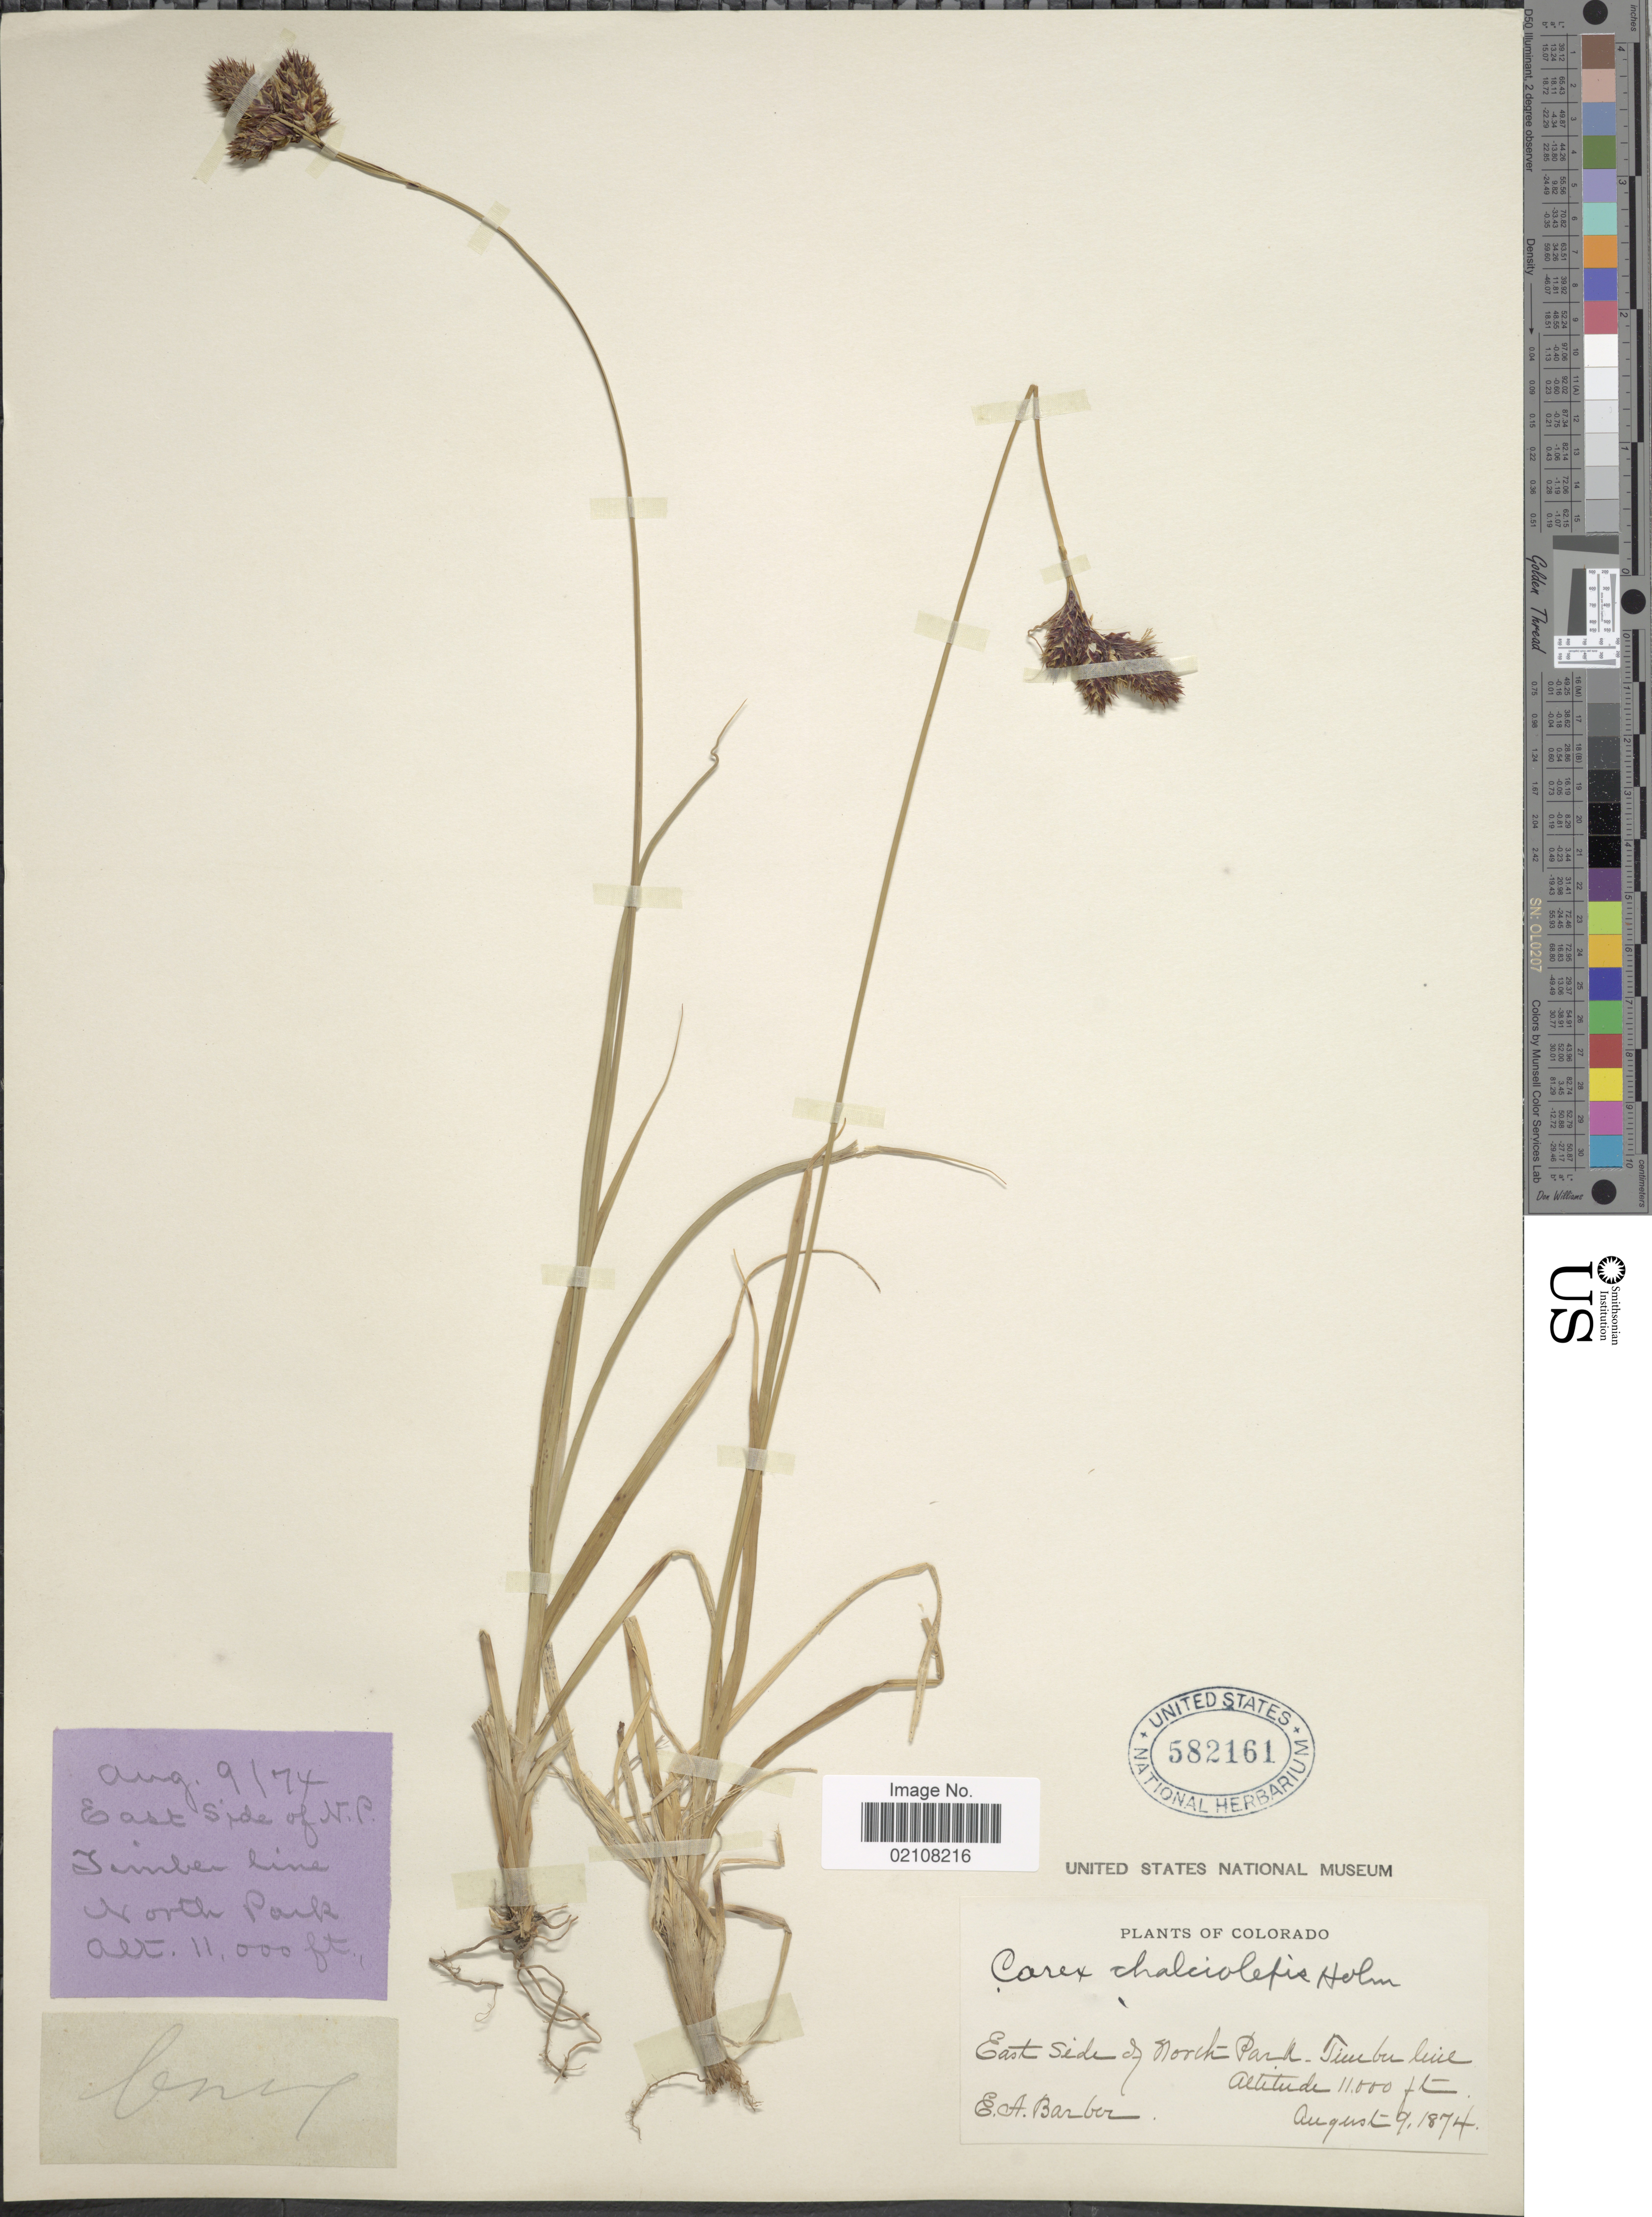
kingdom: Plantae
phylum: Tracheophyta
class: Liliopsida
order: Poales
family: Cyperaceae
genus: Carex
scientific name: Carex chalciolepis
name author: Holm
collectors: E. Barber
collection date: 1874-08-09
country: United States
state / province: Colorado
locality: East side of North Park, Timber line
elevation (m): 3353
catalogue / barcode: US 582161